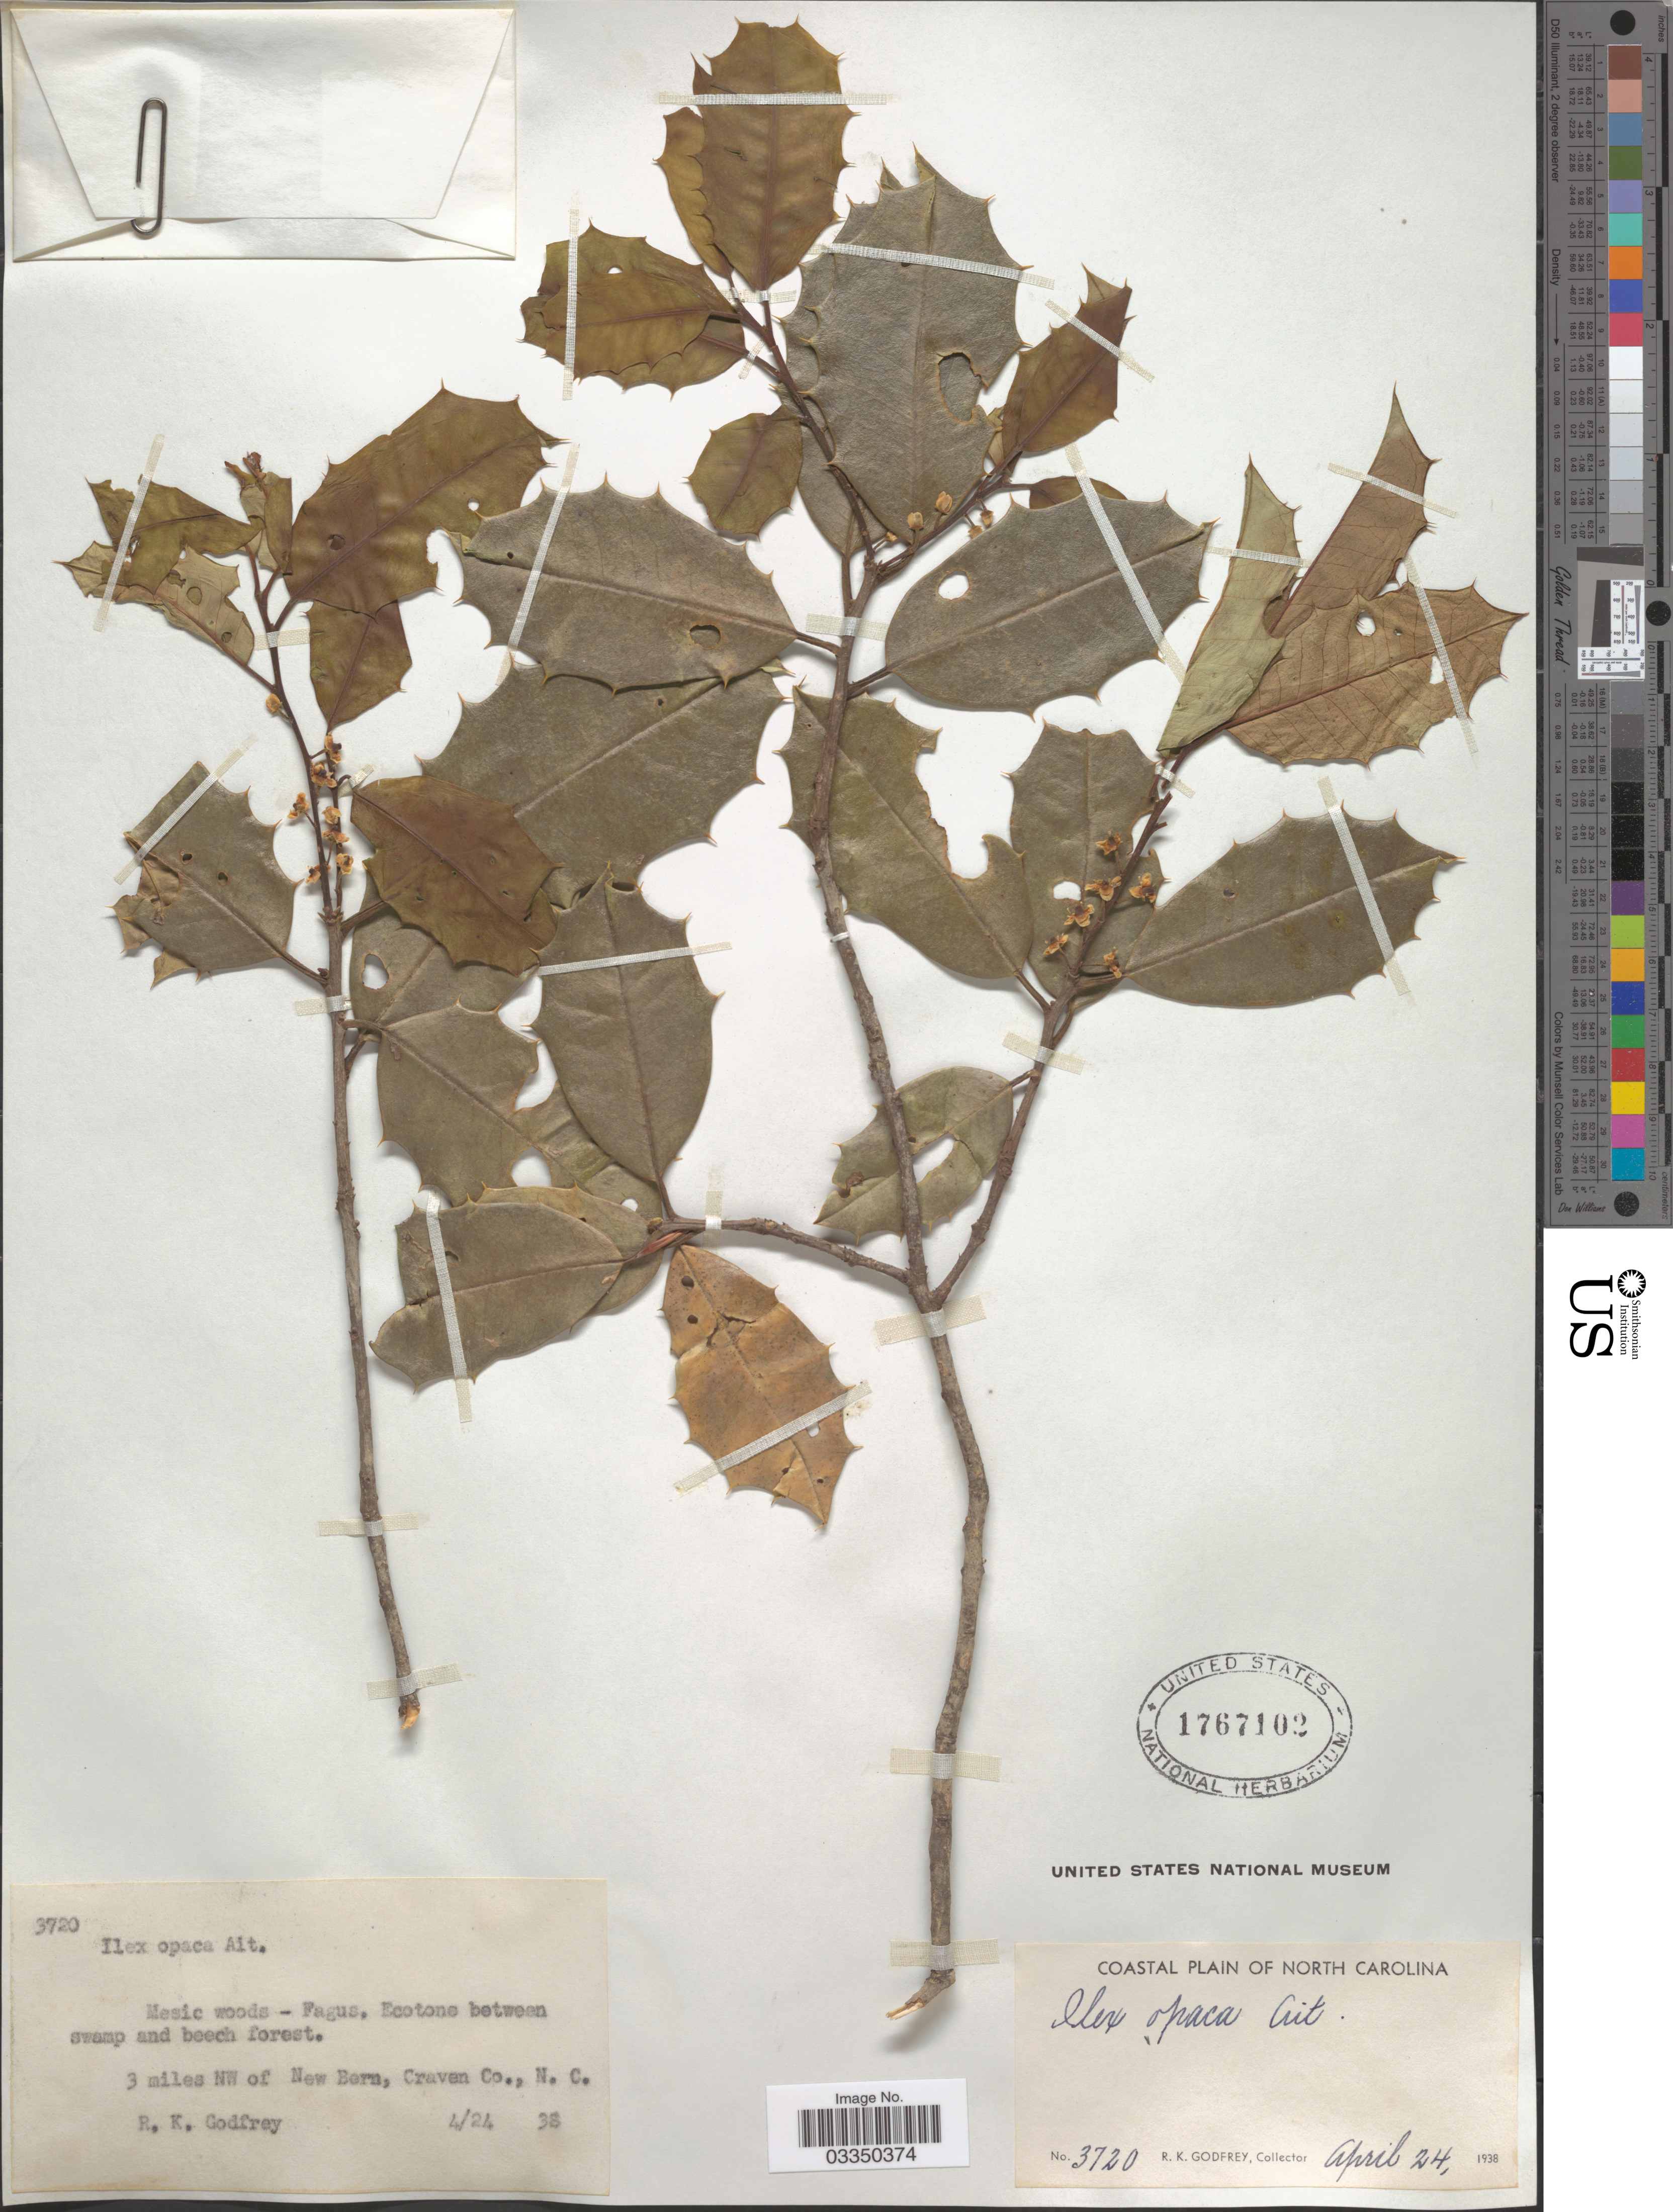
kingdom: Plantae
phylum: Tracheophyta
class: Magnoliopsida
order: Aquifoliales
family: Aquifoliaceae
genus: Ilex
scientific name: Ilex opaca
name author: Aiton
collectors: R. K. Godfrey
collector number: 3720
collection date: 1938-04-24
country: United States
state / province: North Carolina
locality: Coastal Plain of North Carolina. Ecotone between swamp and beech forest. 3 miles NW of New Bern, Craven Co.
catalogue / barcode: US 1767102